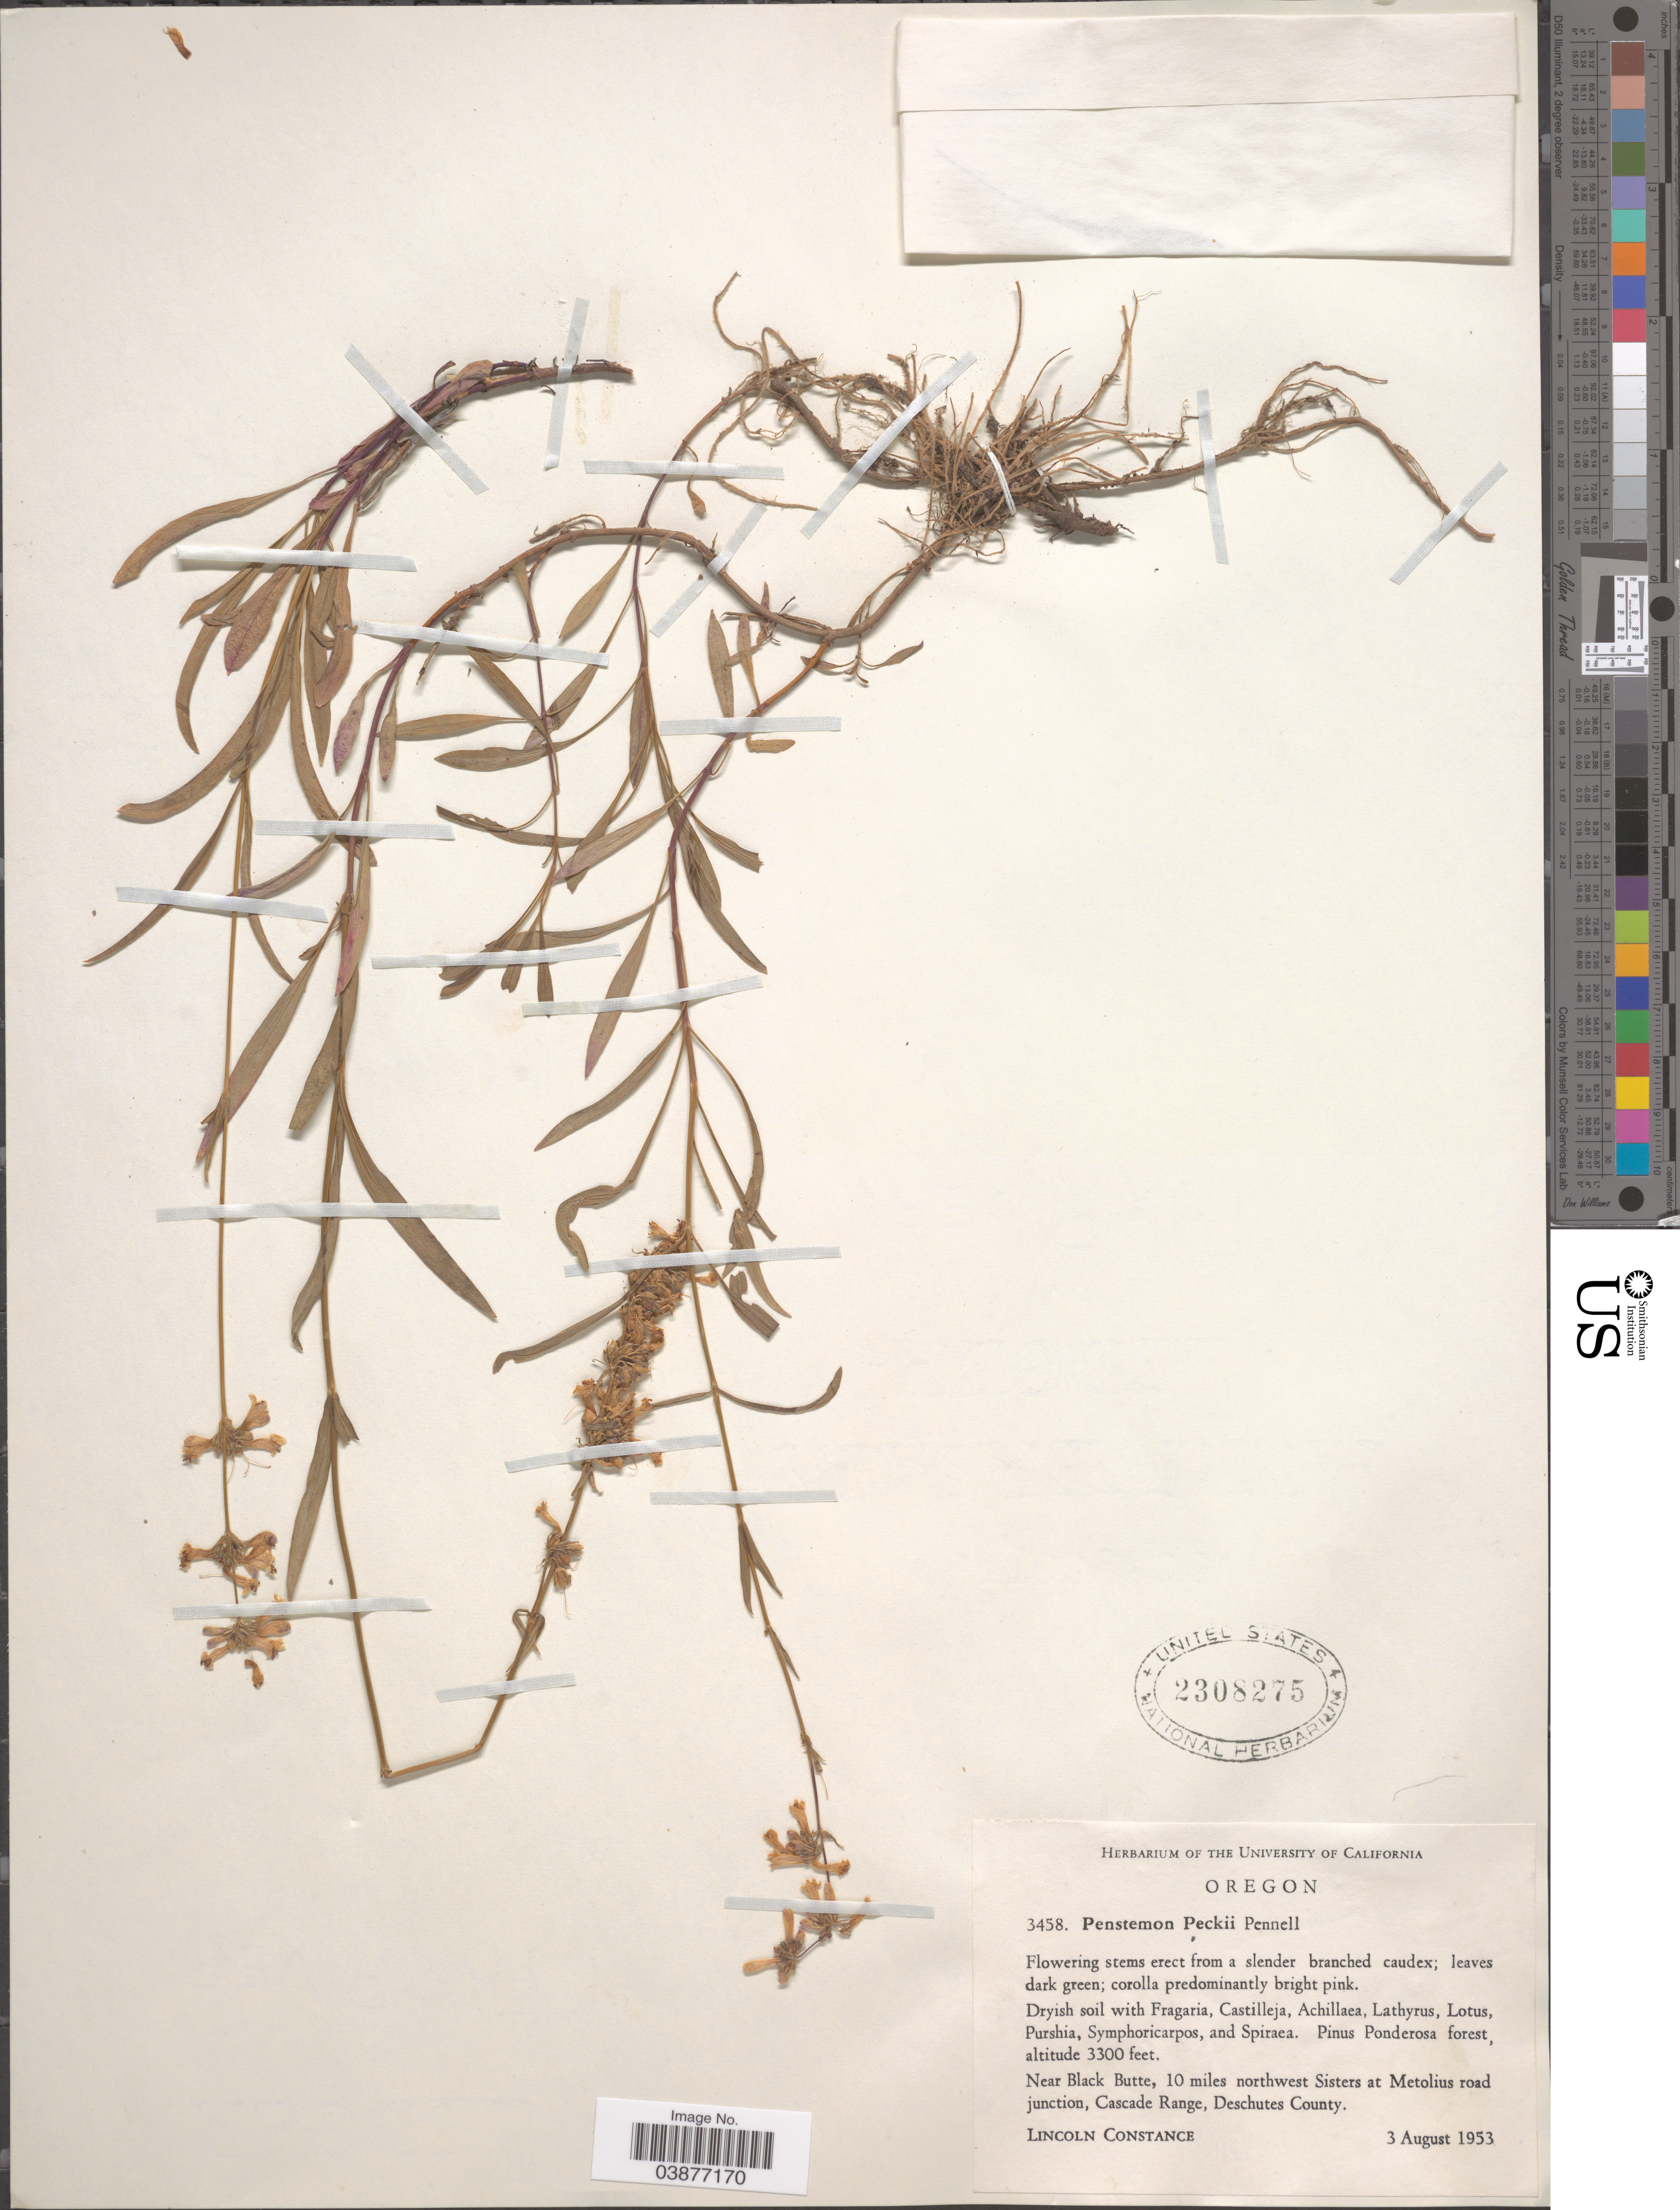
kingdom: Plantae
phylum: Tracheophyta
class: Magnoliopsida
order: Lamiales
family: Plantaginaceae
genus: Penstemon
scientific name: Penstemon peckii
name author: Pennell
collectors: L. Constance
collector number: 3458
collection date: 1953-08-03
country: United States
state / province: Oregon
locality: Near Black Butte, 10 miles northwest Sisters at Metolius road junction, Cascade Range, Deschutes County.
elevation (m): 1006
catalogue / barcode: US 2308275